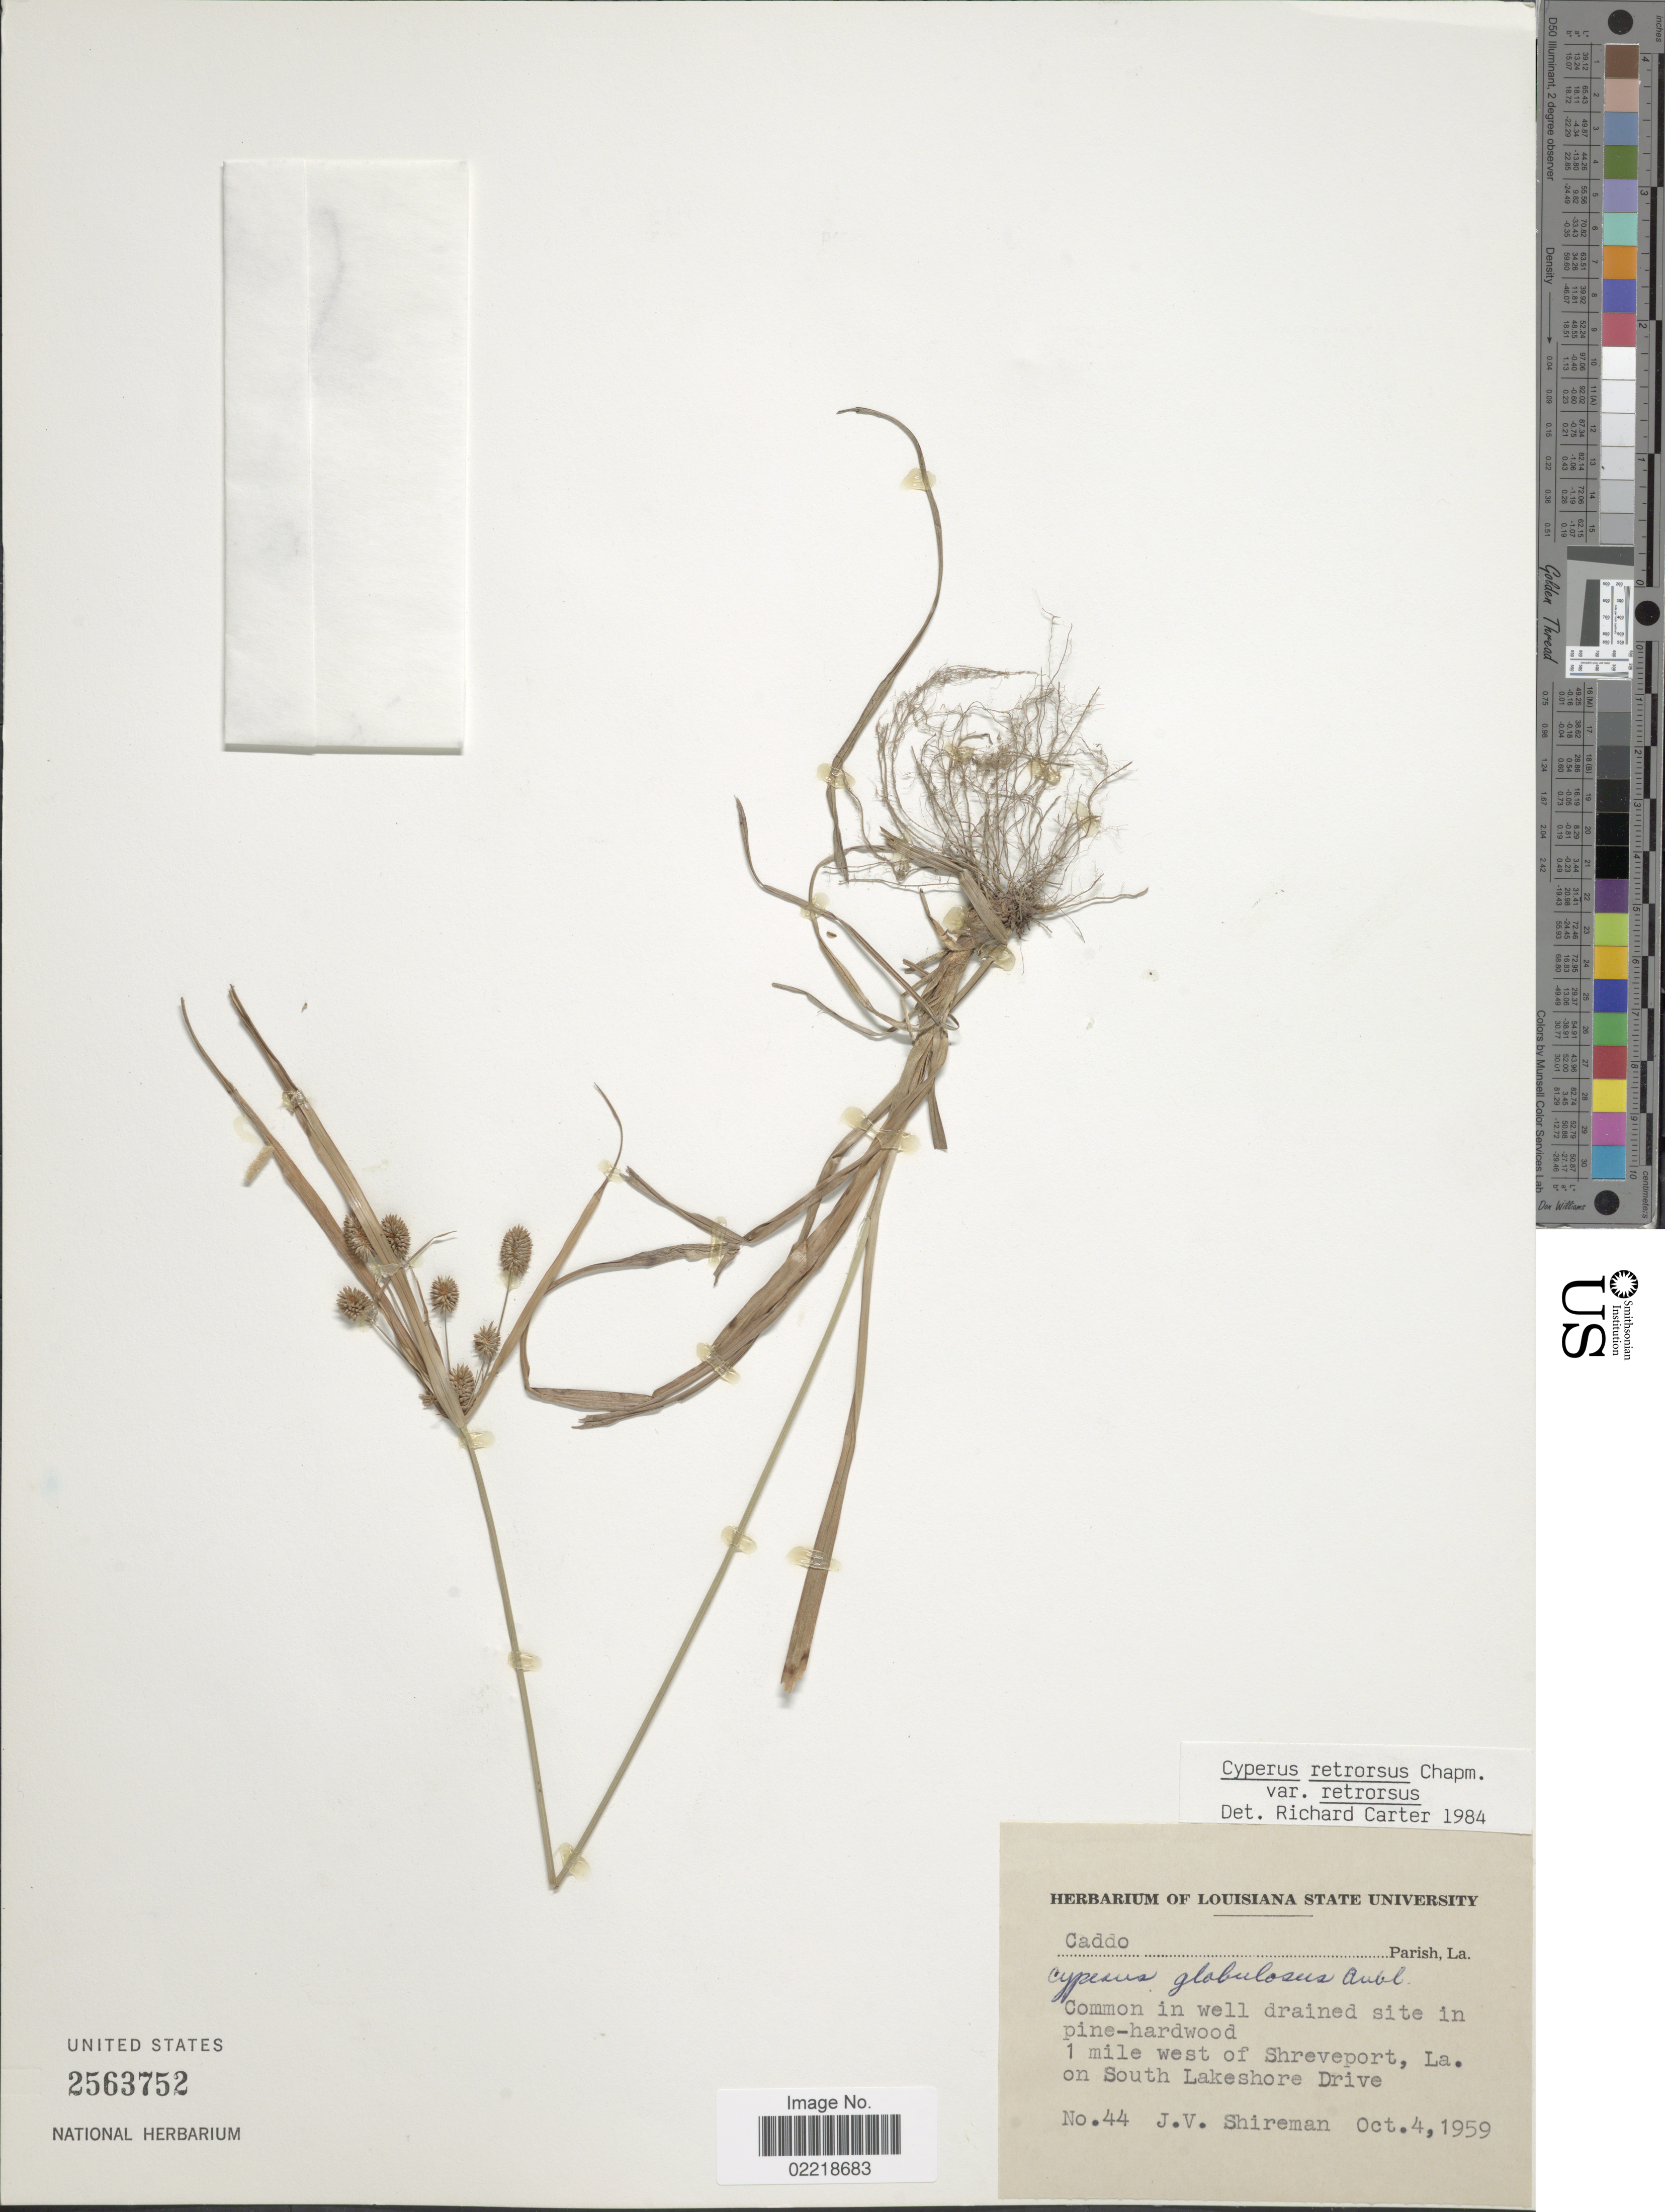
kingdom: Plantae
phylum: Tracheophyta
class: Liliopsida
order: Poales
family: Cyperaceae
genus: Cyperus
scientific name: Cyperus retrorsus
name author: Chapm.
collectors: J. Shireman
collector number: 44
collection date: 1959-10-04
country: United States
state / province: Louisiana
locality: Caddo Parish. 1 mile west of Shreveport, on South Lakeshore Drive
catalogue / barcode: US 2563752